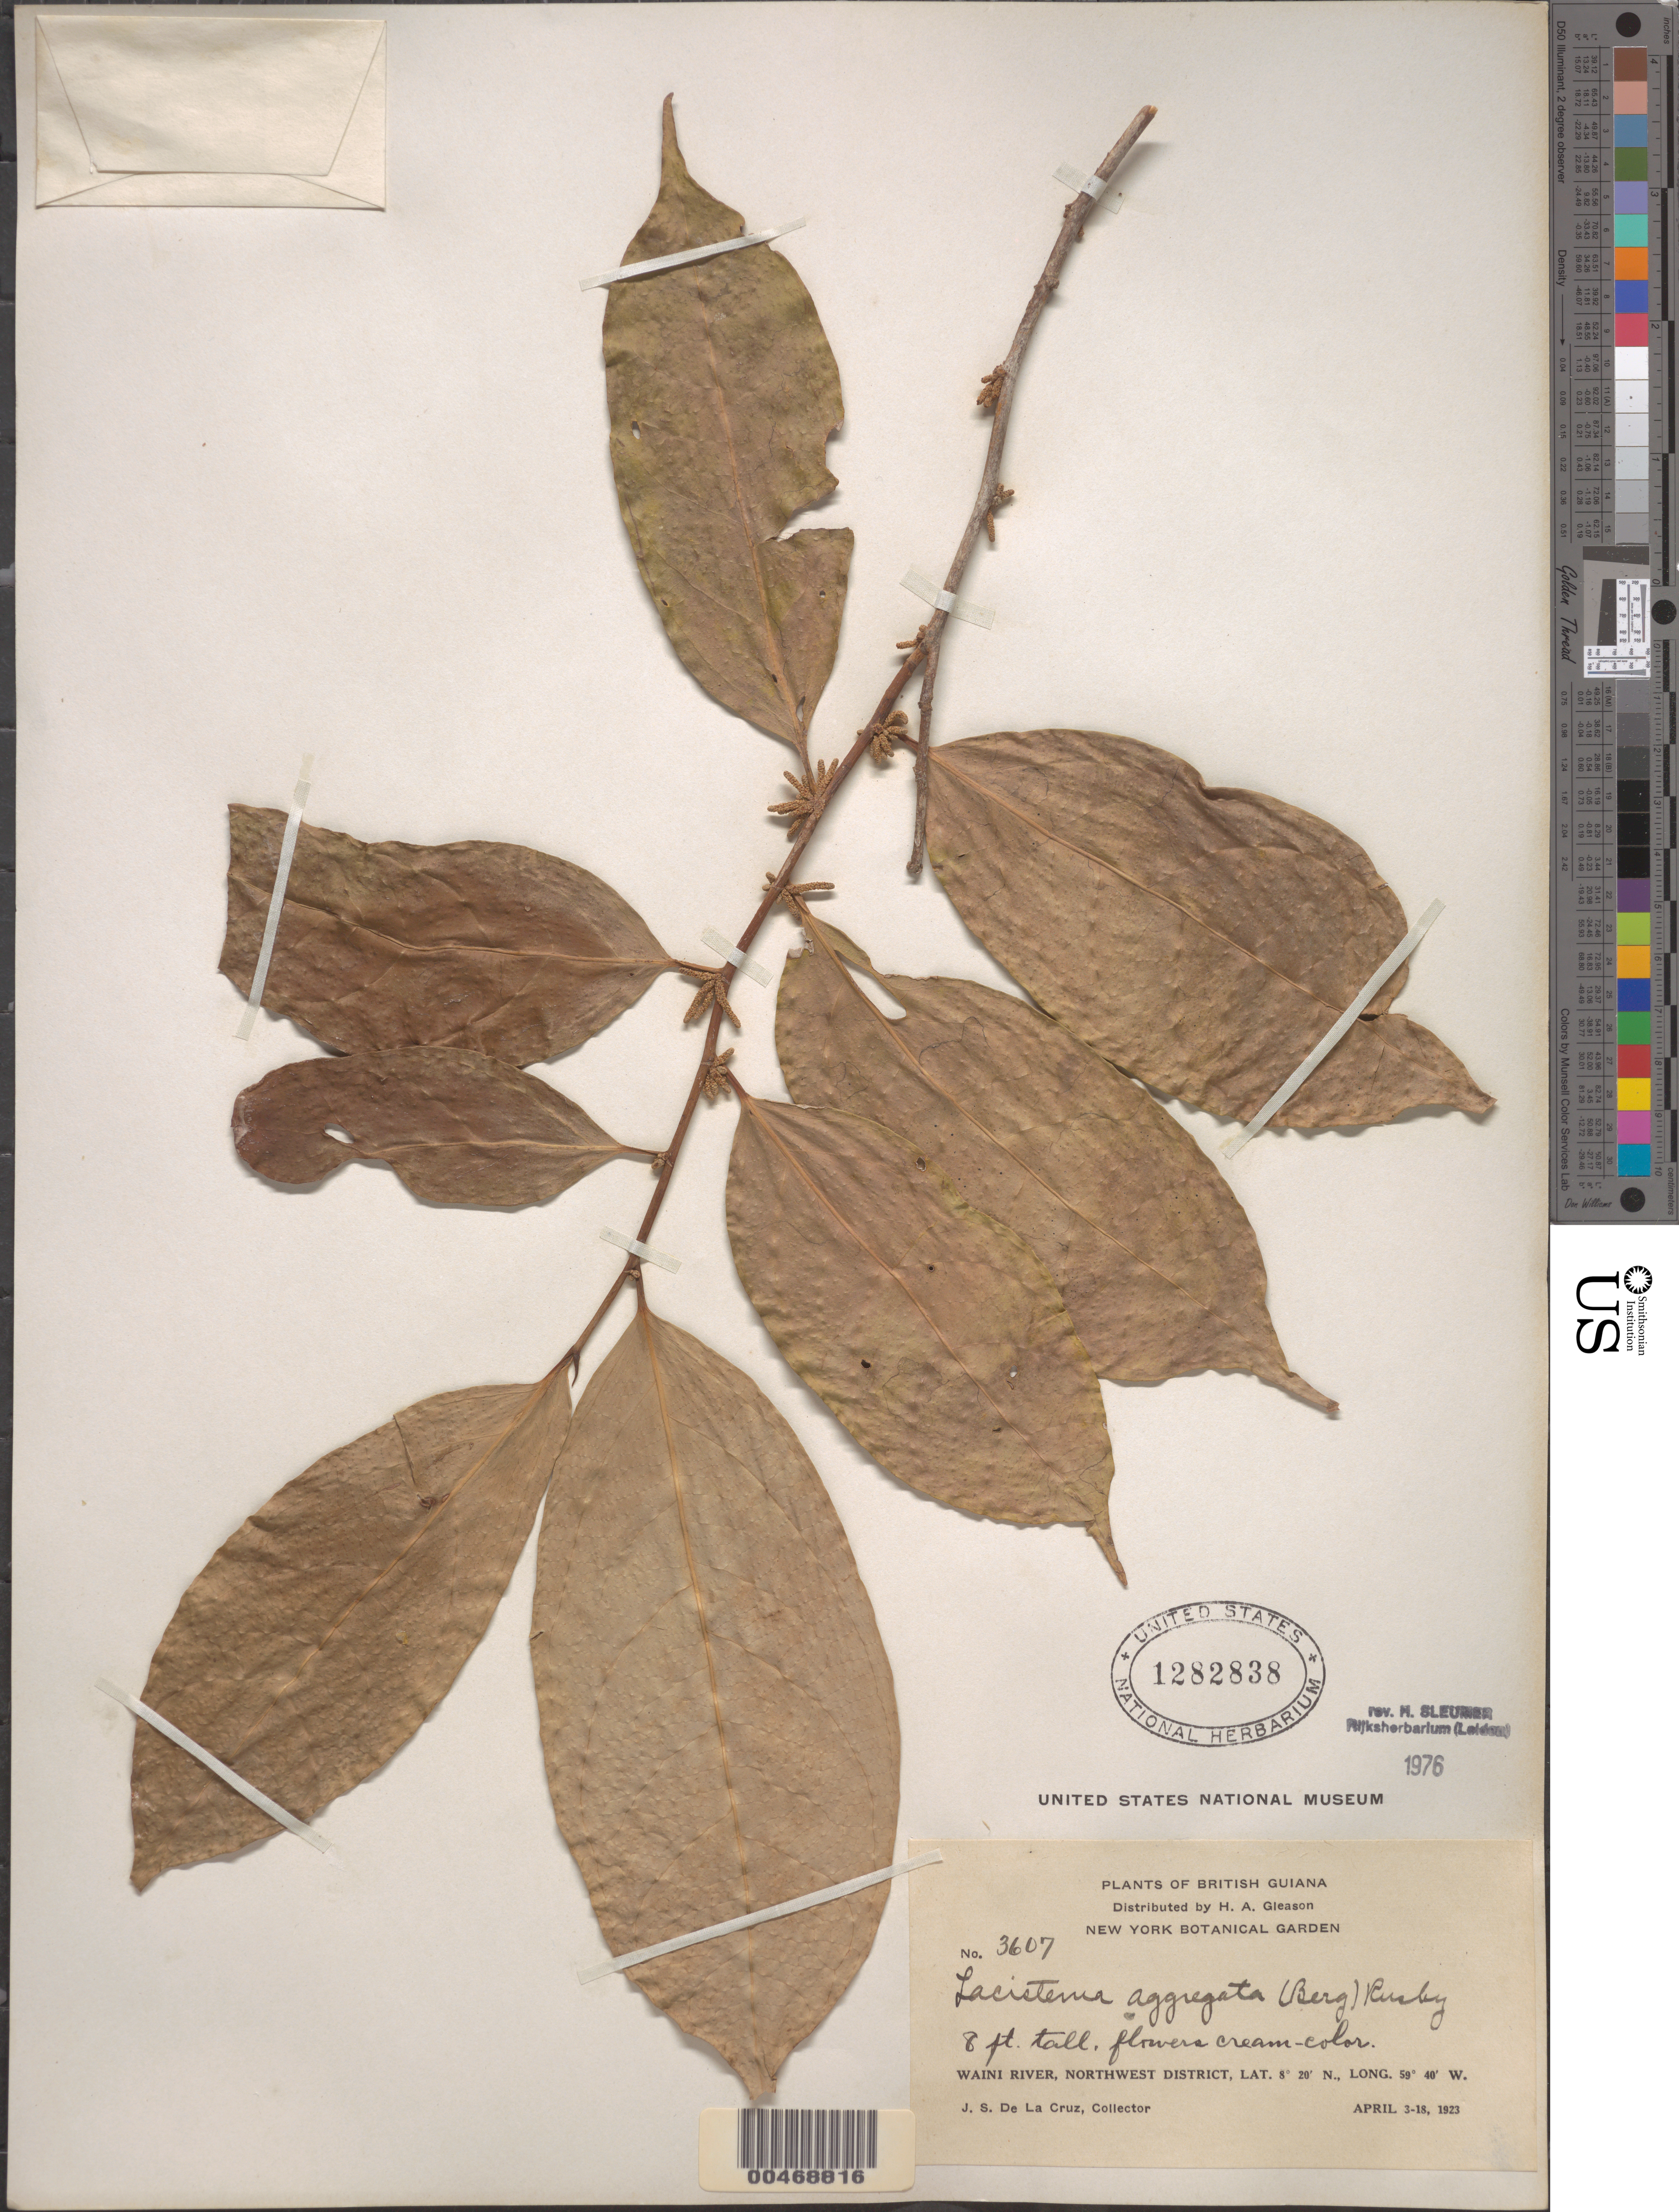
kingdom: Plantae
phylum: Tracheophyta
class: Magnoliopsida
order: Malpighiales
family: Lacistemataceae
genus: Lacistema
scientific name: Lacistema aggregatum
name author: (P.J. Bergius) Rusby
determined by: Sleumer, H. O.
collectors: J. S. de la Cruz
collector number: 3607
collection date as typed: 3-Apr-23 to 18-Apr-23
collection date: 1923-04-03/1923-04-18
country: Guyana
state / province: Barima-Waini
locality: Waini R., NW District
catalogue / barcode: US 1282838